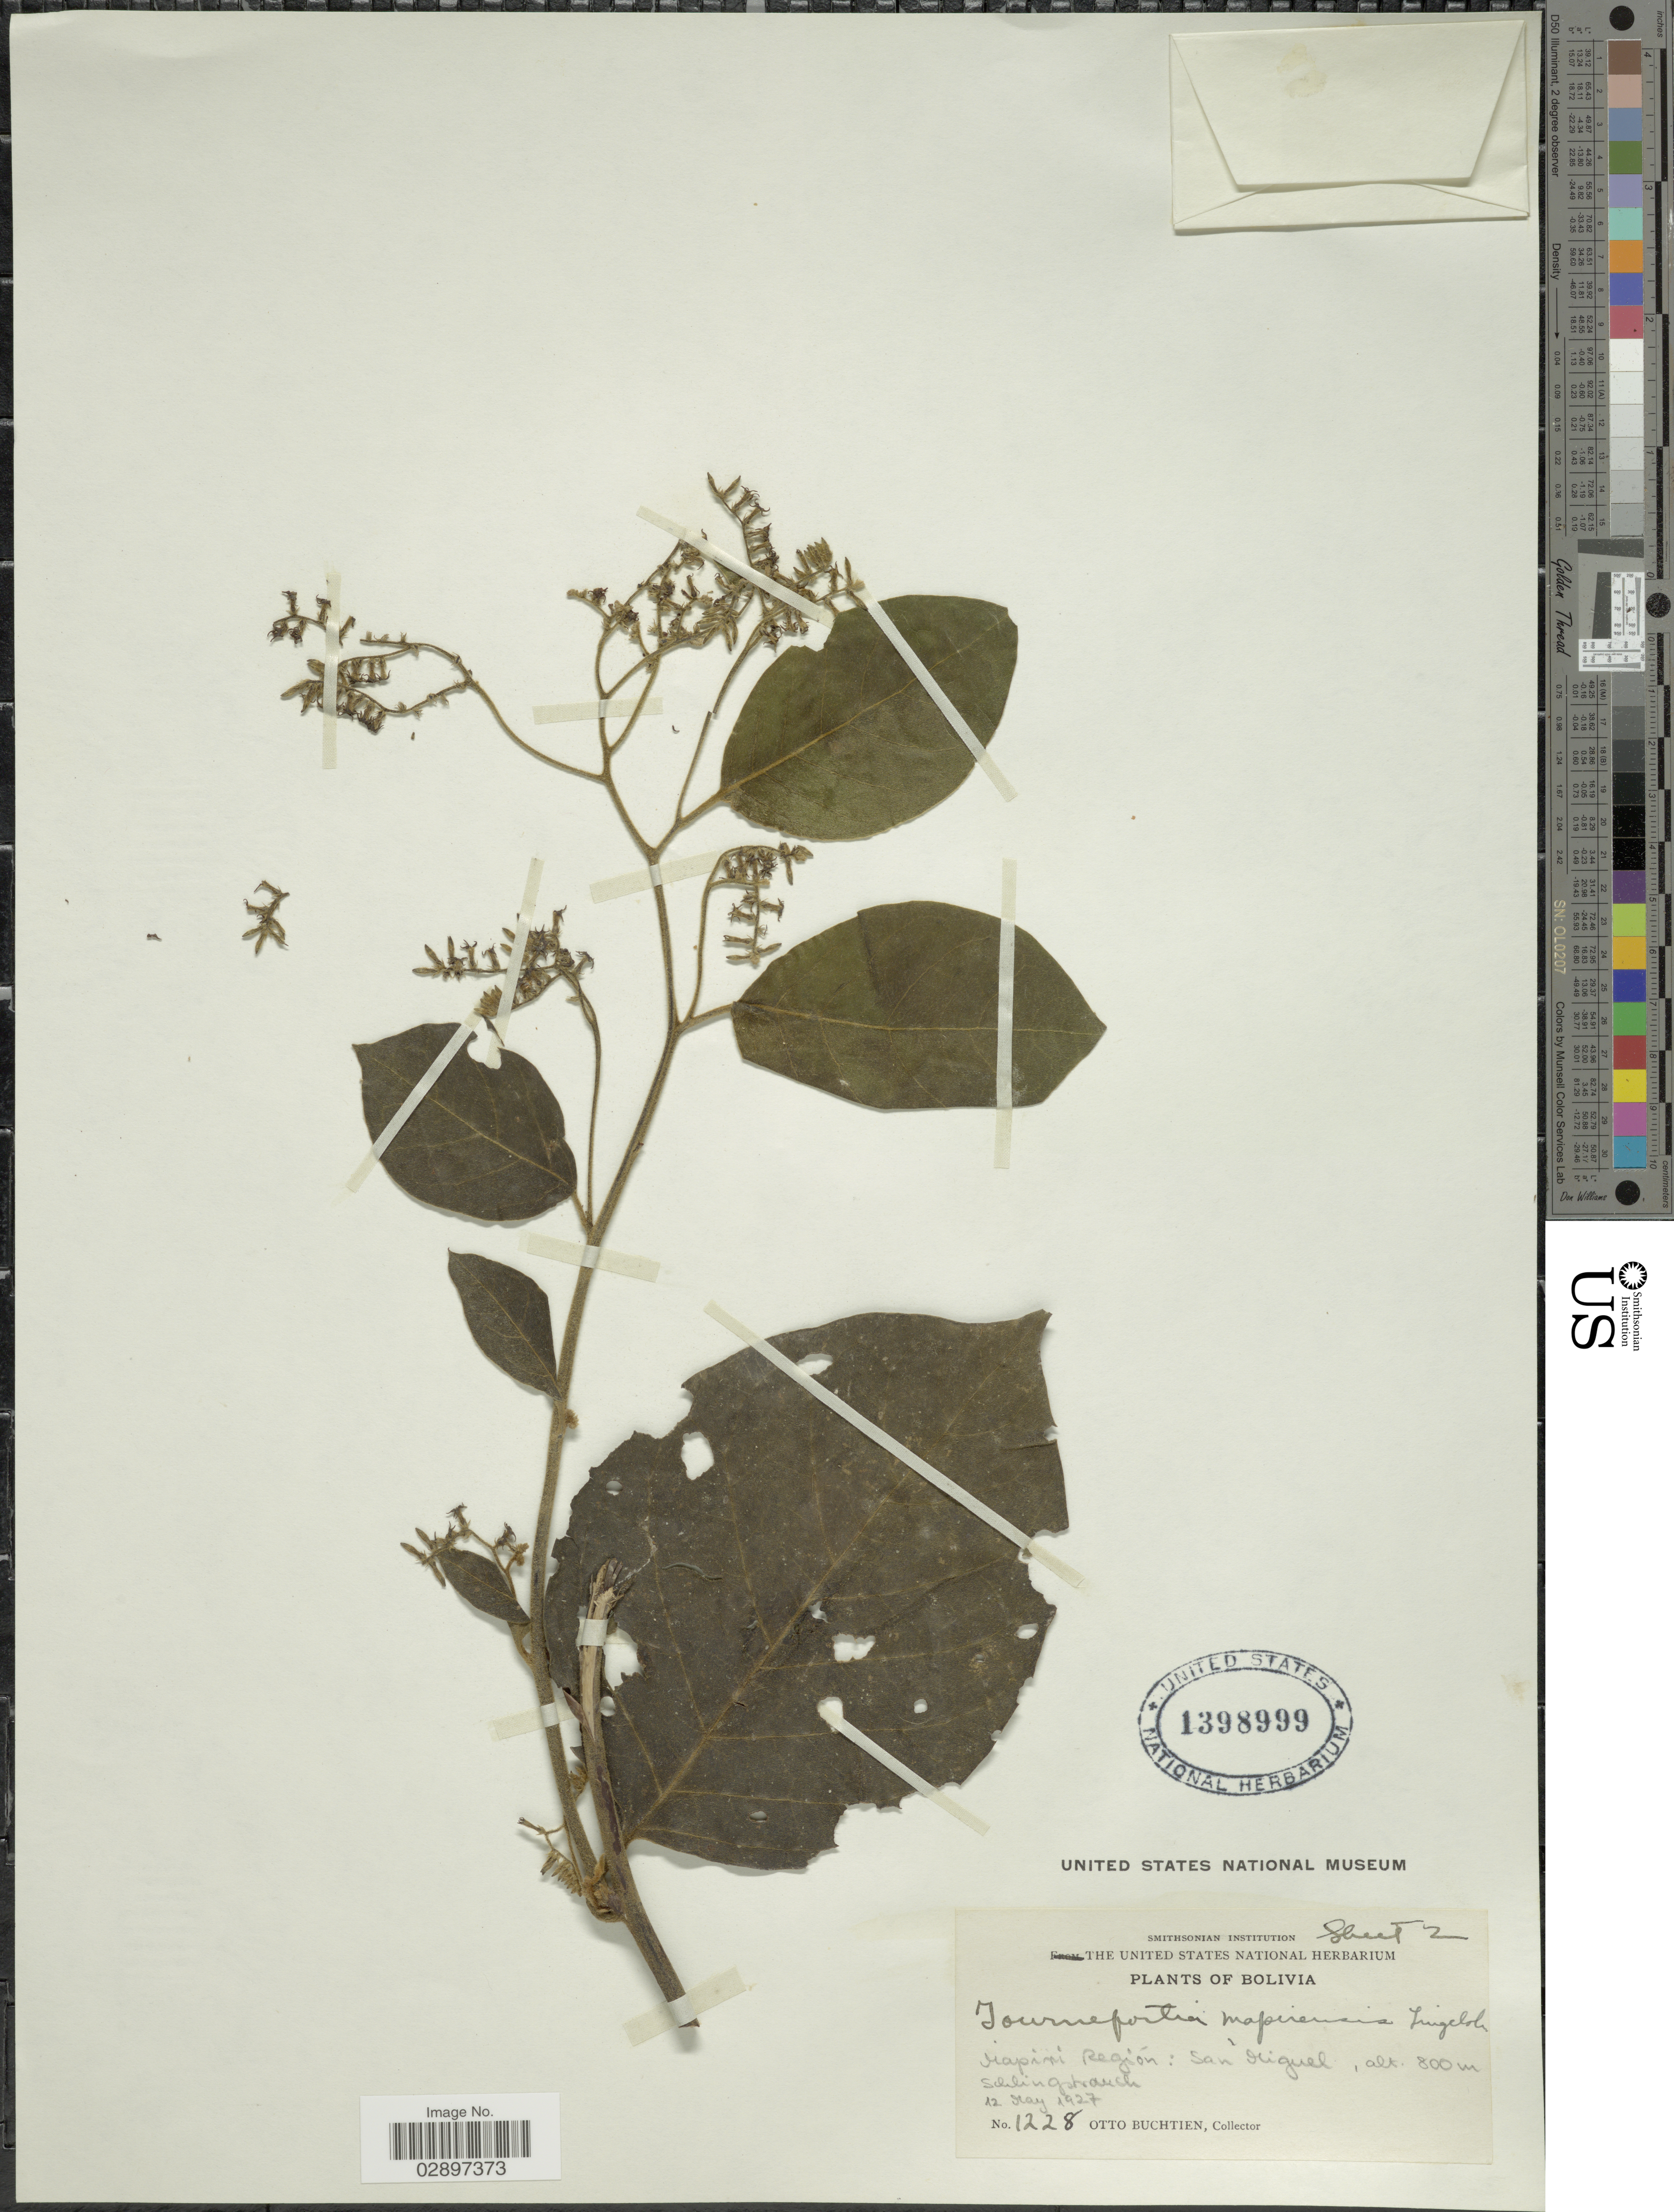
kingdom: Plantae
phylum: Tracheophyta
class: Magnoliopsida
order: Boraginales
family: Heliotropiaceae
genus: Tournefortia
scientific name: Tournefortia mapirensis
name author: Lingelsh.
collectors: O. Buchtien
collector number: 1228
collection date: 1927-05-12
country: Bolivia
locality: Mapiri Región: San Miguel.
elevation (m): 800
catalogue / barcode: US 1398999